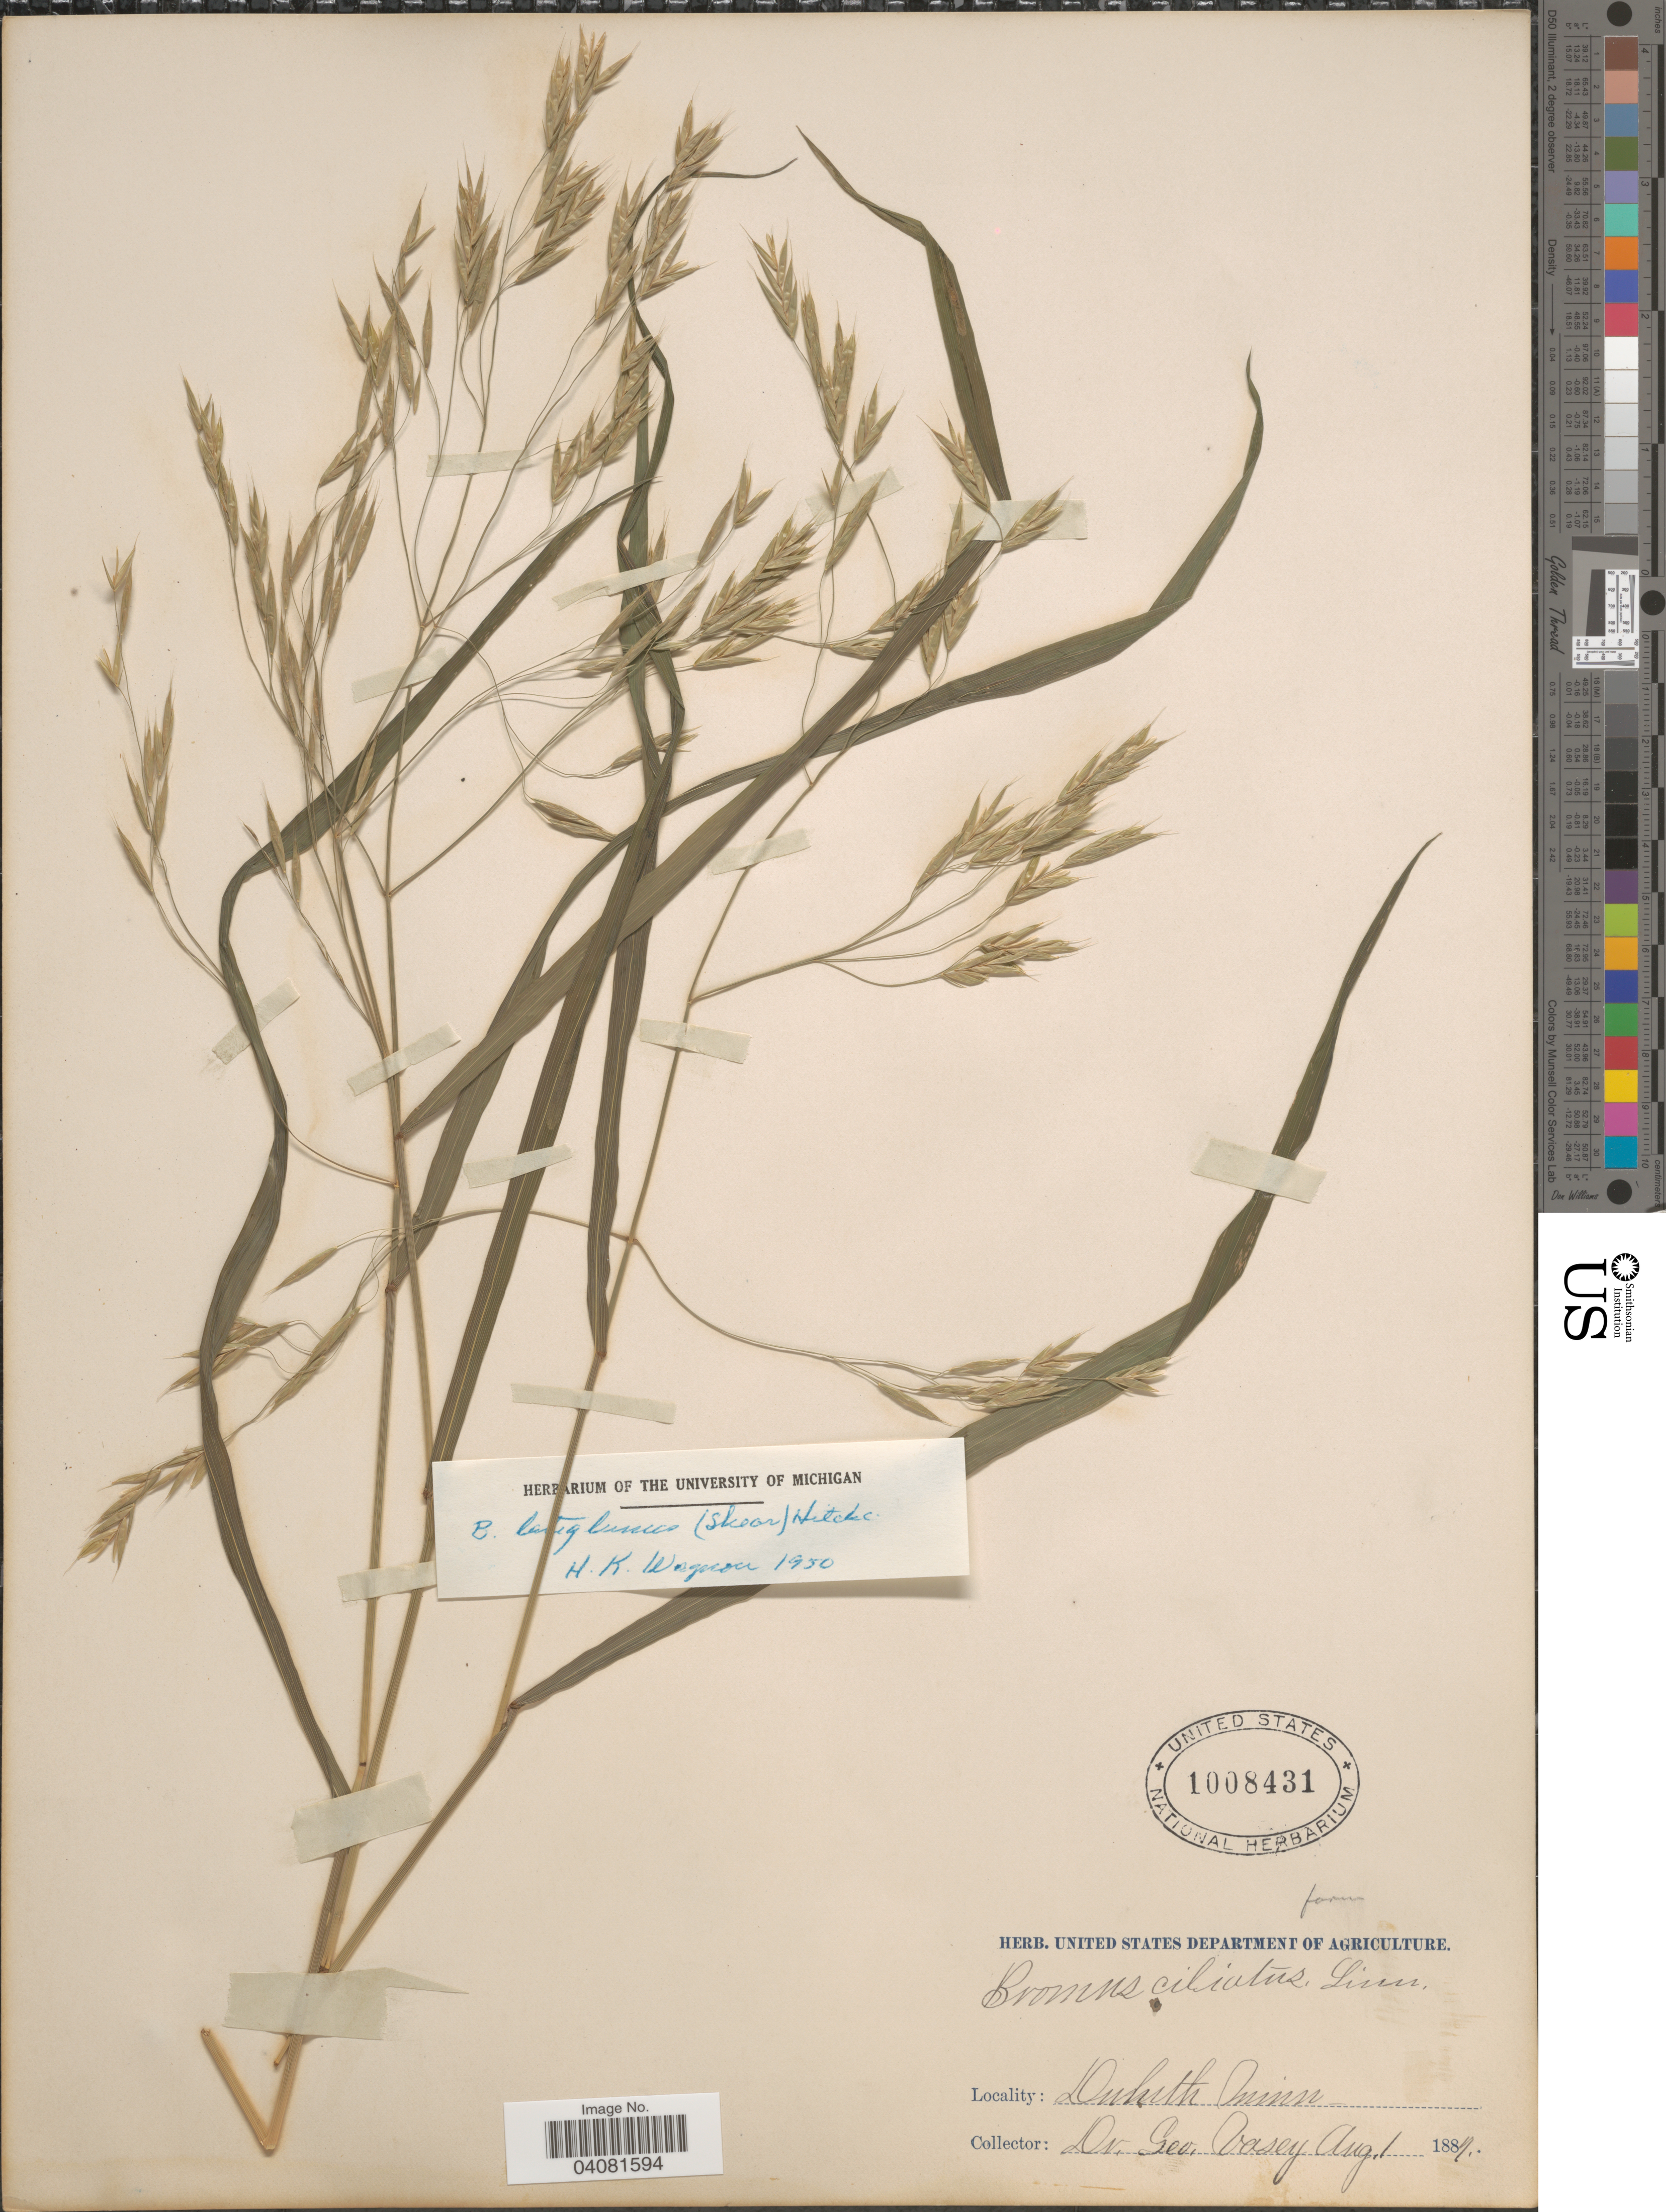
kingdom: Plantae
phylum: Tracheophyta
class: Liliopsida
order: Poales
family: Poaceae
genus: Bromus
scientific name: Bromus ciliatus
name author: L.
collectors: G. Vasey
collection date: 1887-08-01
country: United States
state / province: Minnesota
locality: Duluth.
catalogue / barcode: US 1008431